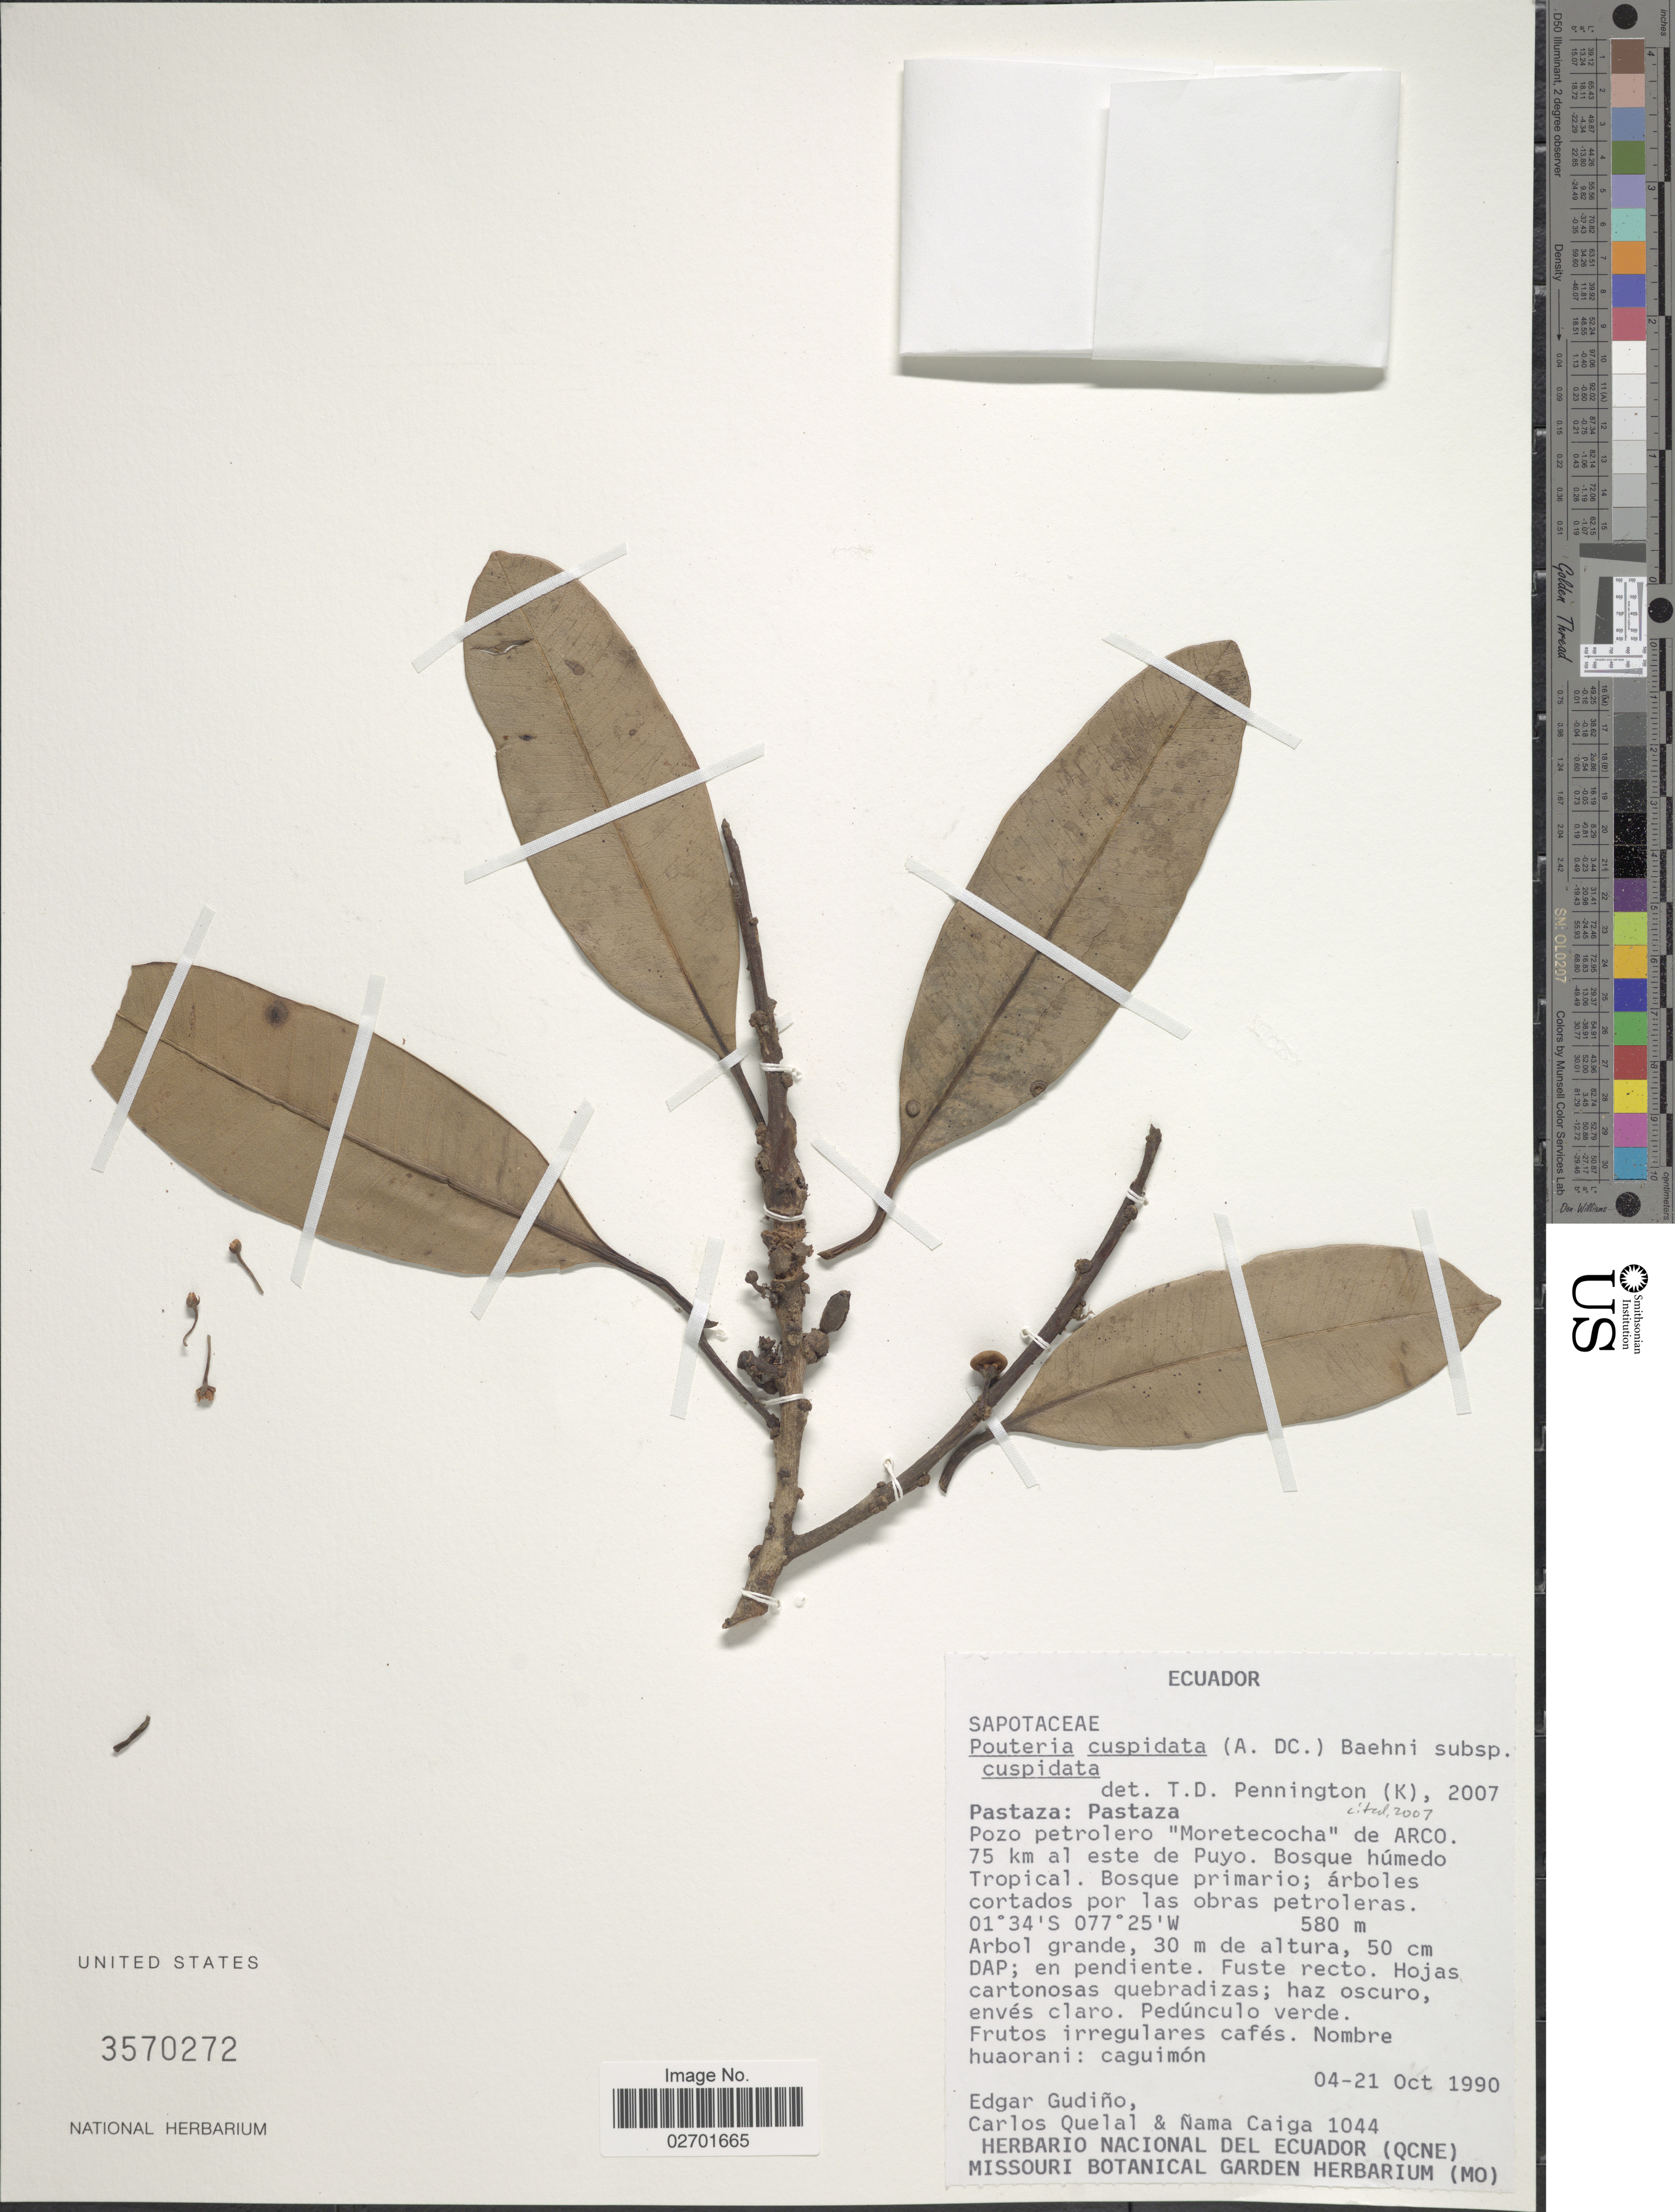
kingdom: Plantae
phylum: Tracheophyta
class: Magnoliopsida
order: Ericales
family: Sapotaceae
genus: Pouteria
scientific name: Pouteria cuspidata subsp. cuspidata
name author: (A. DC.) Baehni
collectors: E. Gudiño, C. Quelal & Ñ. Caiga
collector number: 1044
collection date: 1990-10-04/1990-10-21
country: Ecuador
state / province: Pastaza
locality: Pastaza: Pastaza, 75 km al este de Puyo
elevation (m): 580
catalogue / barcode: US 3570272